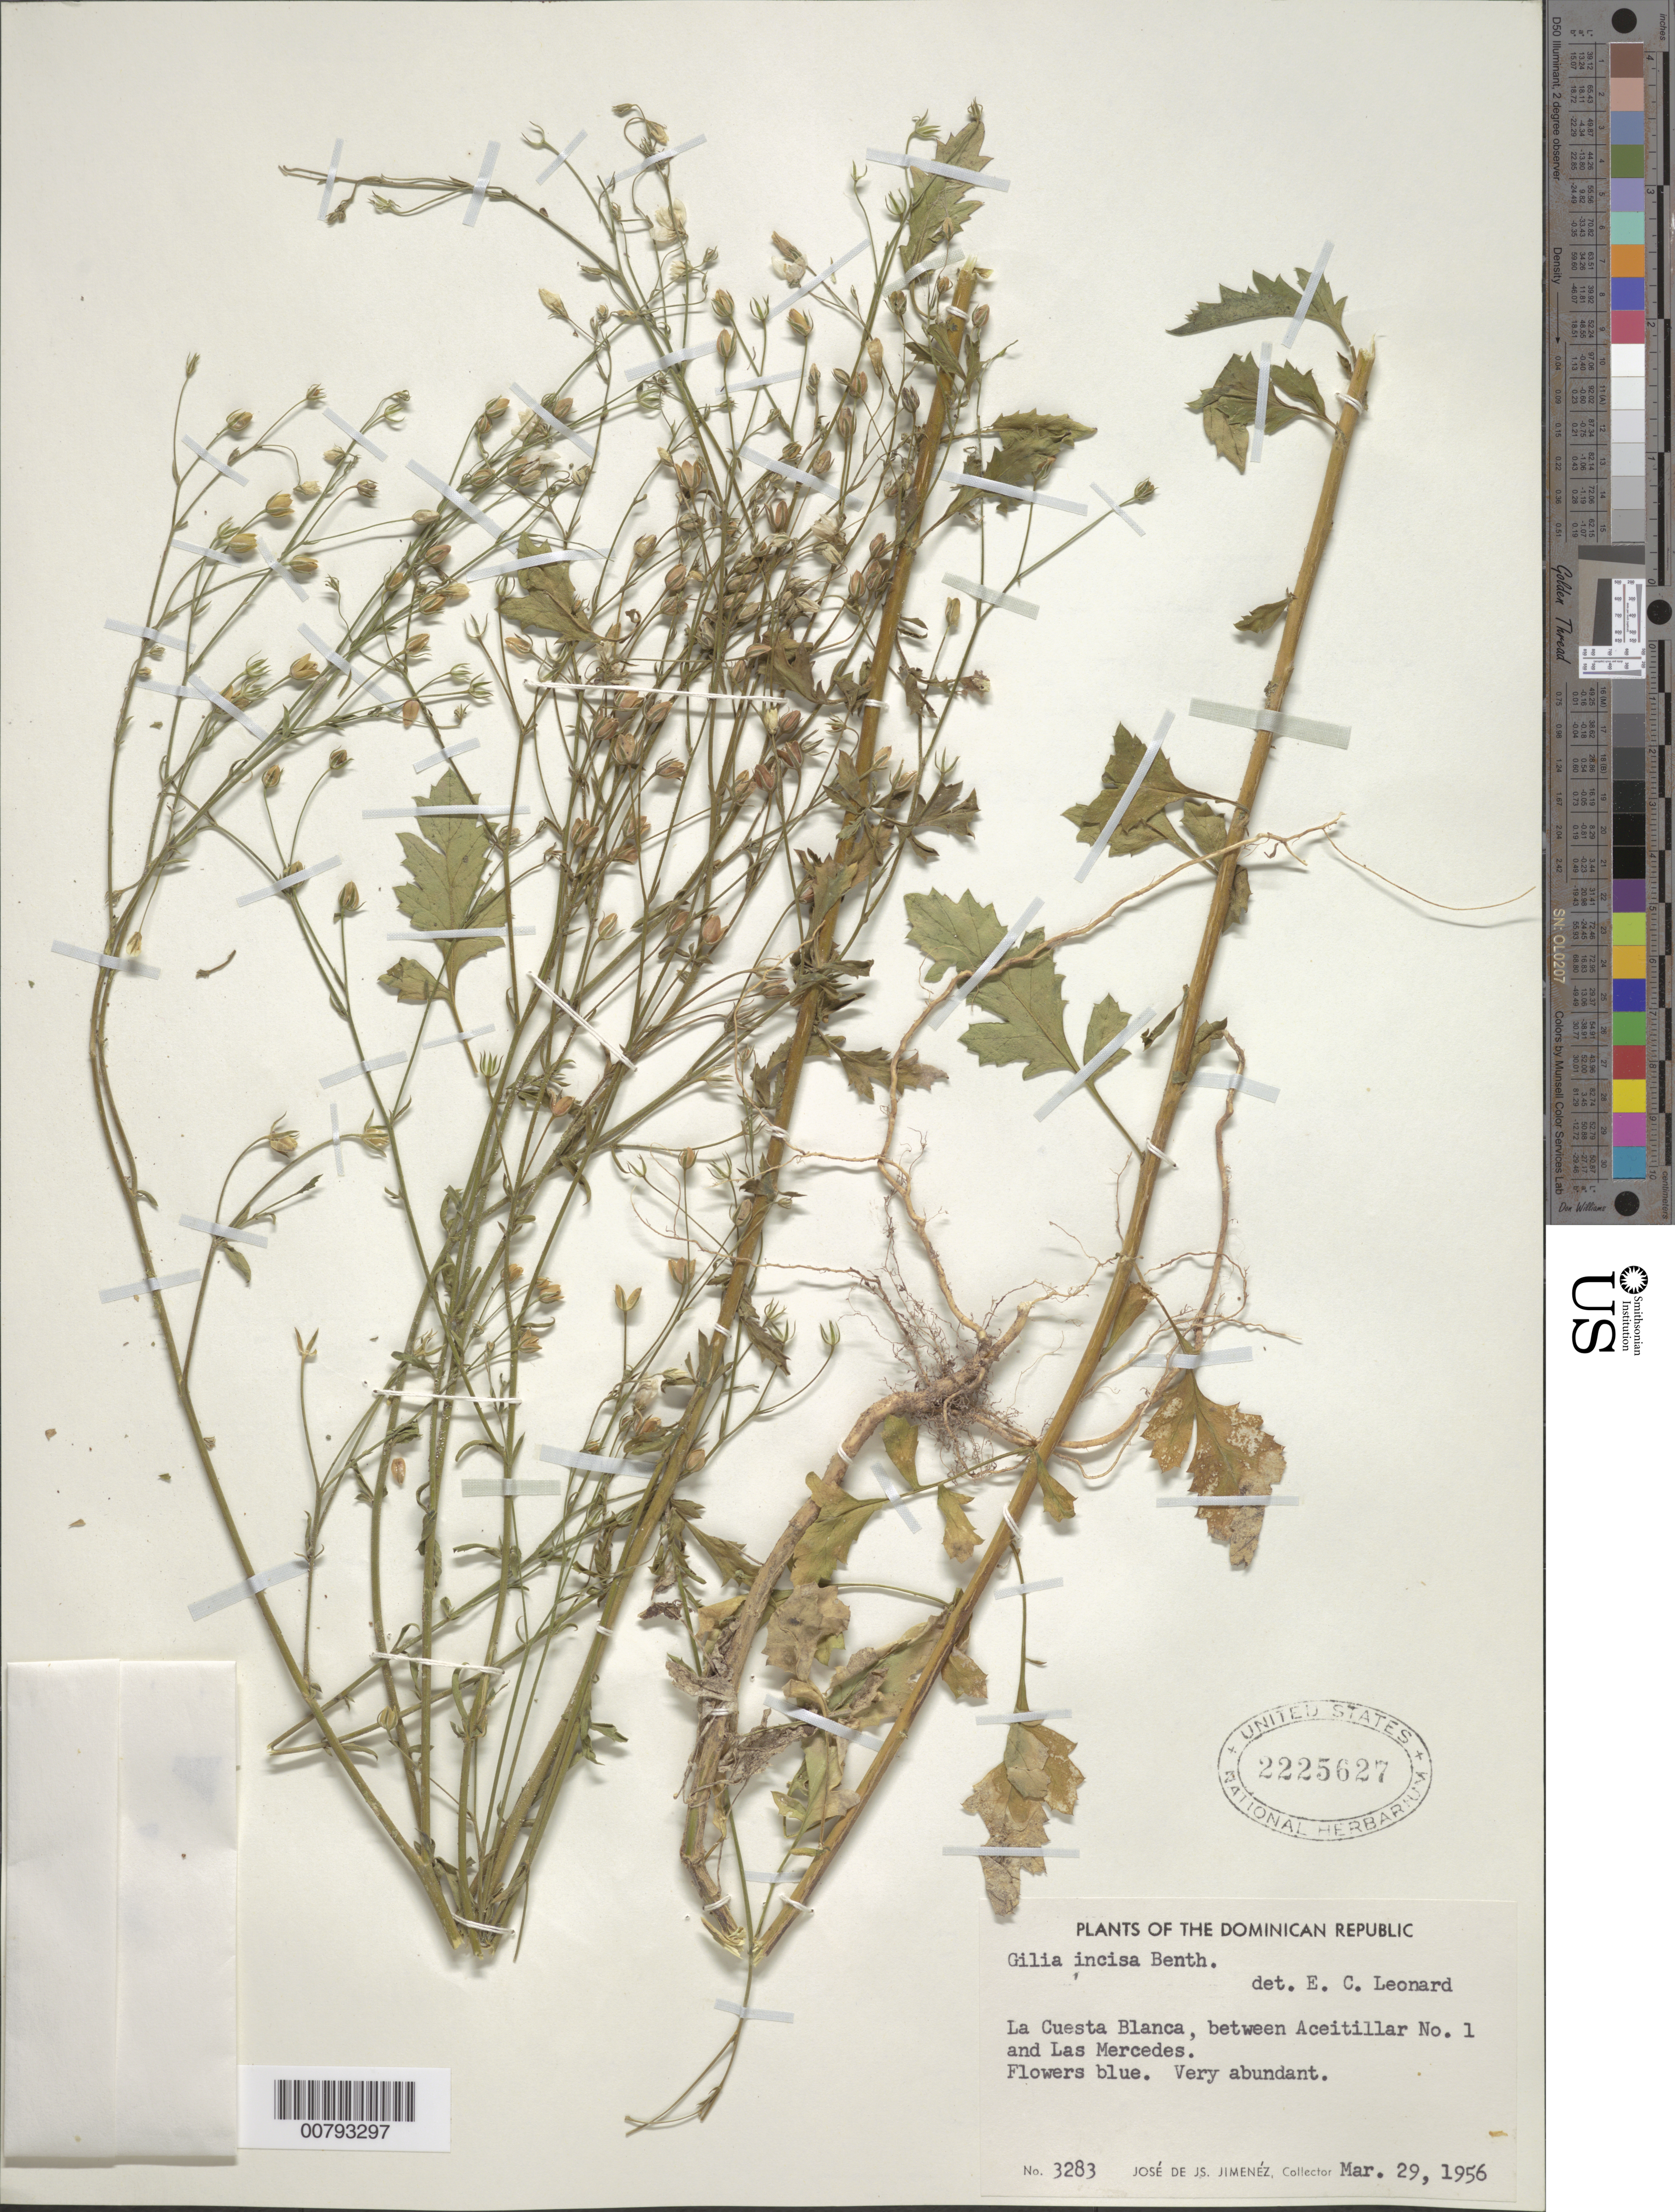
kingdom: Plantae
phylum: Tracheophyta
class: Magnoliopsida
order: Ericales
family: Polemoniaceae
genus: Giliastrum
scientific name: Giliastrum incisum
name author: (Benth.) J.M. Porter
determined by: Strong, Mark T., (BOT), Smithsonian Institution - National Museum of Natural History (UNITED STATES)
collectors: J. J. Jiménez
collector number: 3283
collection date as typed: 29 Mar 1956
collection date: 1956-03-29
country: Dominican Republic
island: Hispaniola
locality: Between Aceitillar No. 1 and Las Mercedes, La Cuesta Blanca.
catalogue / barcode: US 2225627